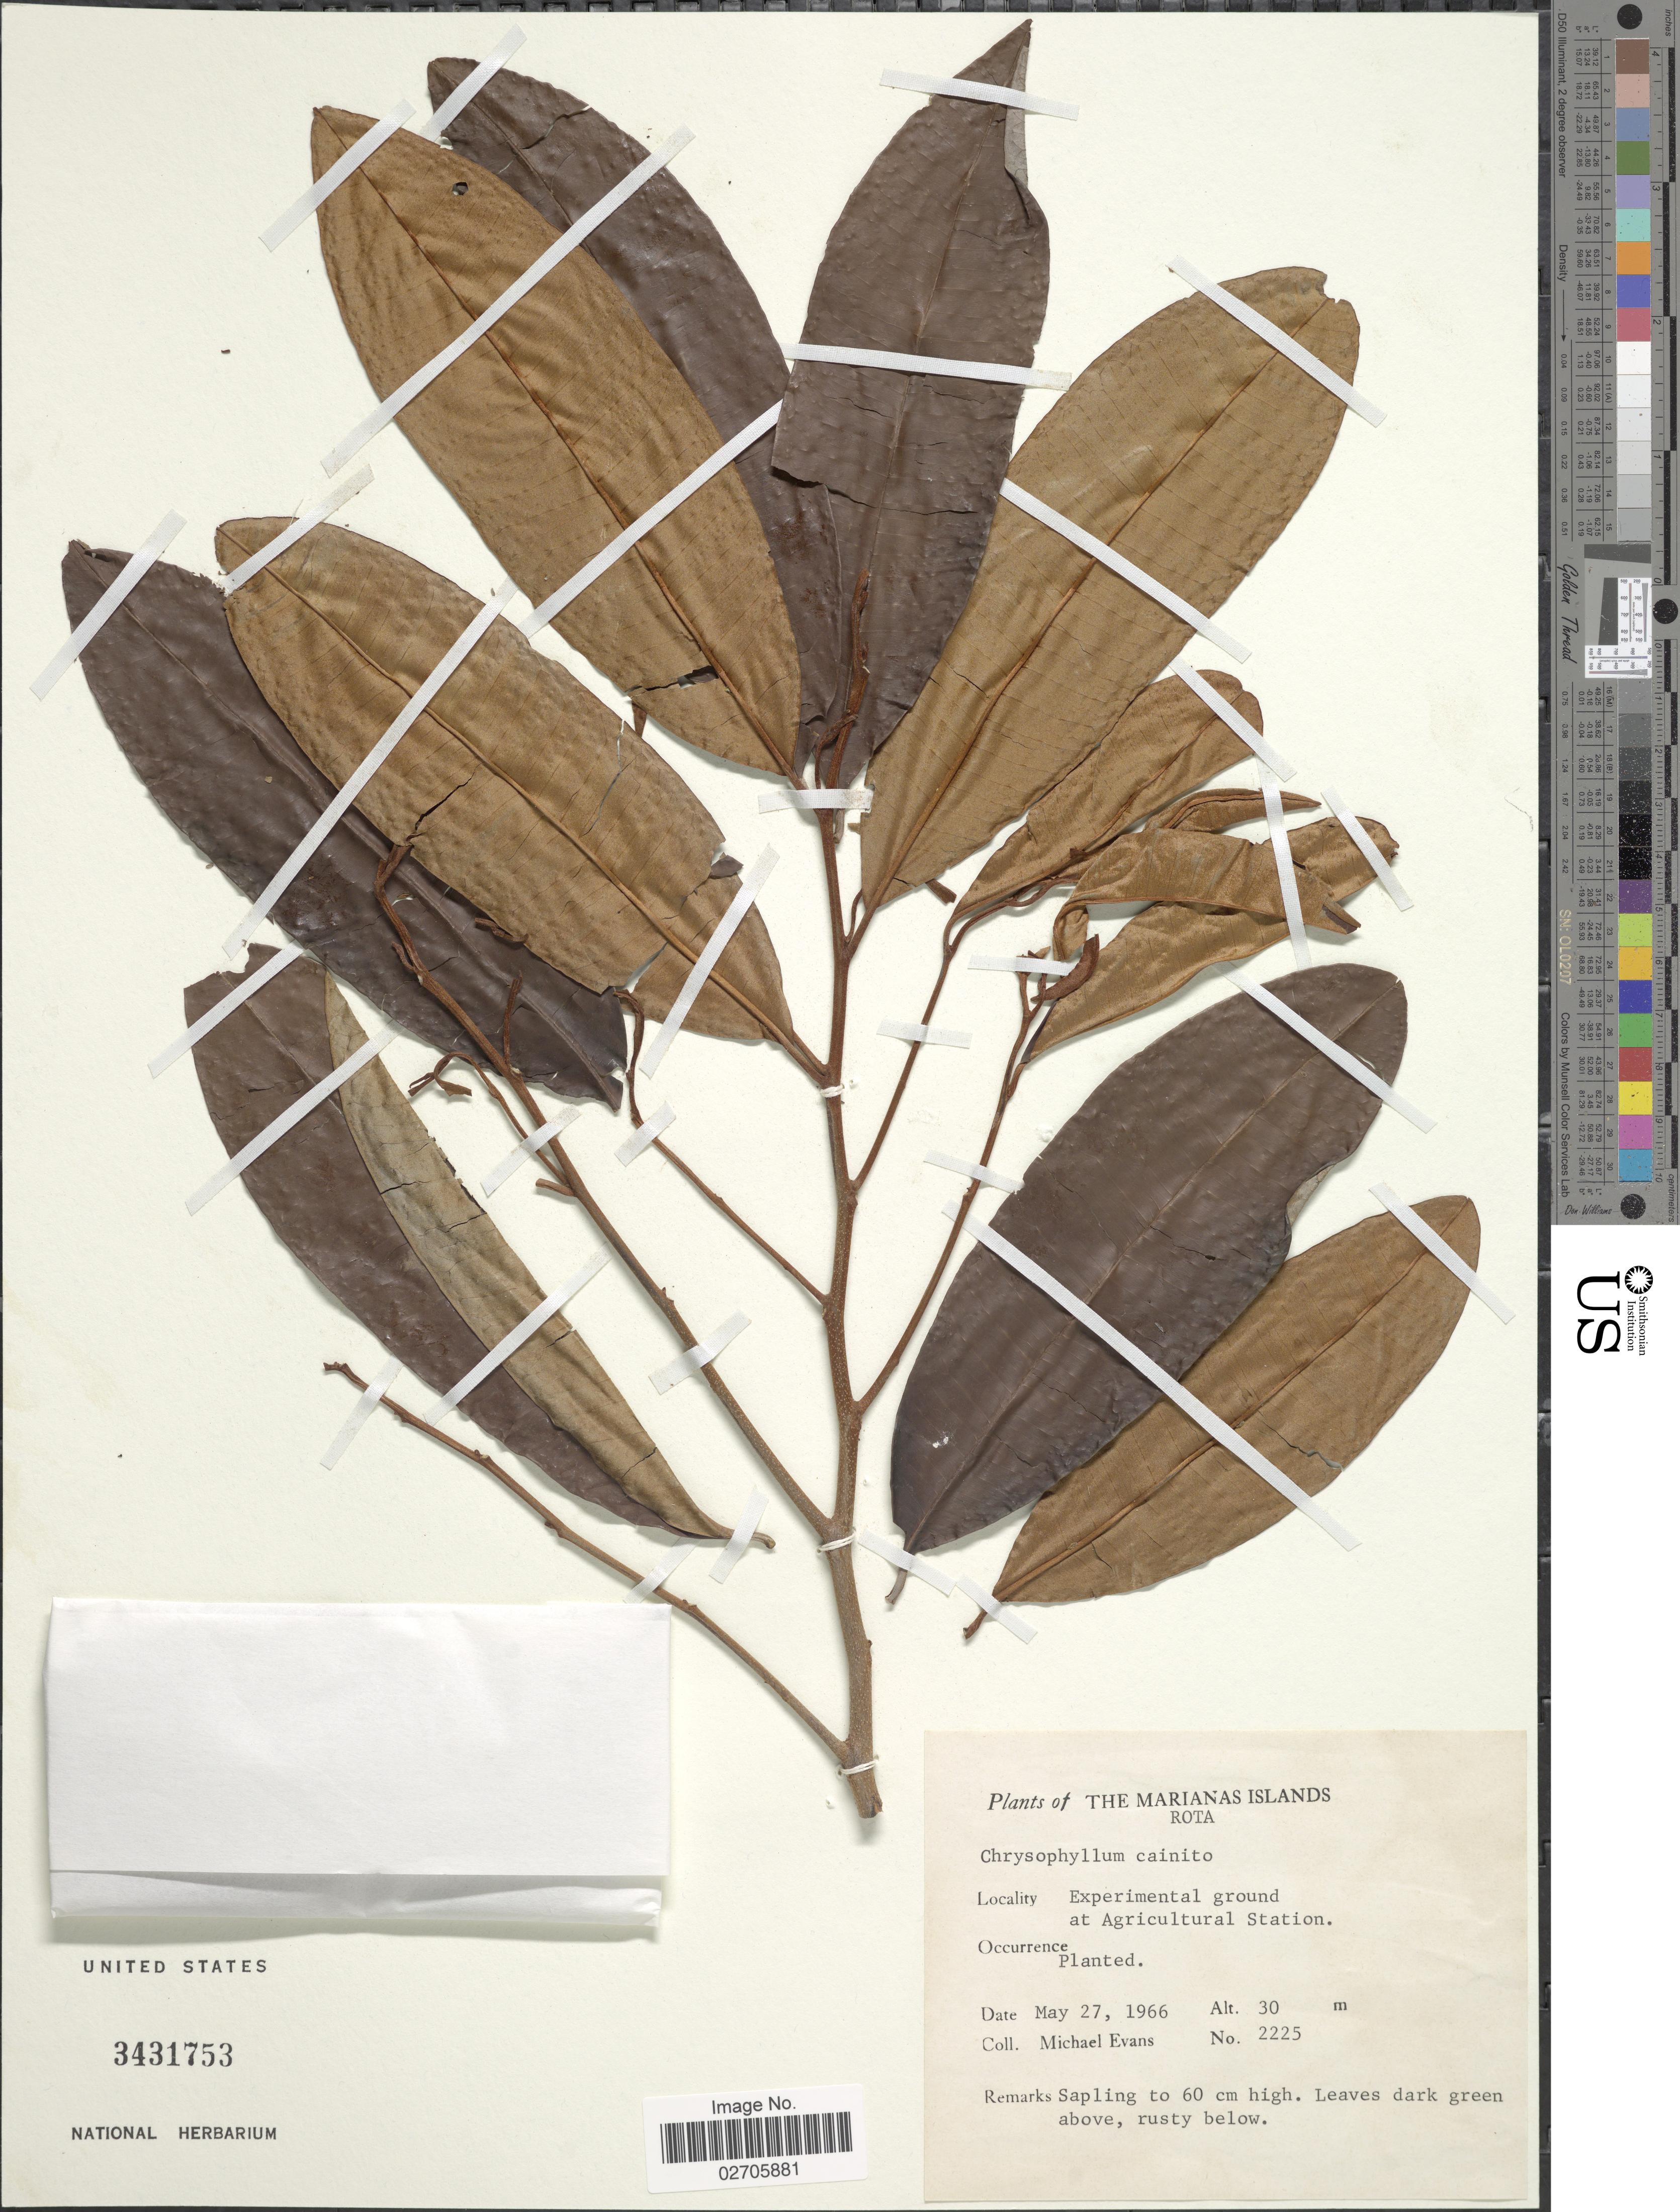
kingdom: Plantae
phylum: Tracheophyta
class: Magnoliopsida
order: Ericales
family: Sapotaceae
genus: Chrysophyllum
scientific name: Chrysophyllum cainito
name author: L.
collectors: M. Evans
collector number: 2225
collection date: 1966-05-27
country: Northern Mariana Islands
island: Rota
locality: Rota, Experimental ground at Agricultural Station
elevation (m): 30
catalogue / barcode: US 3431753